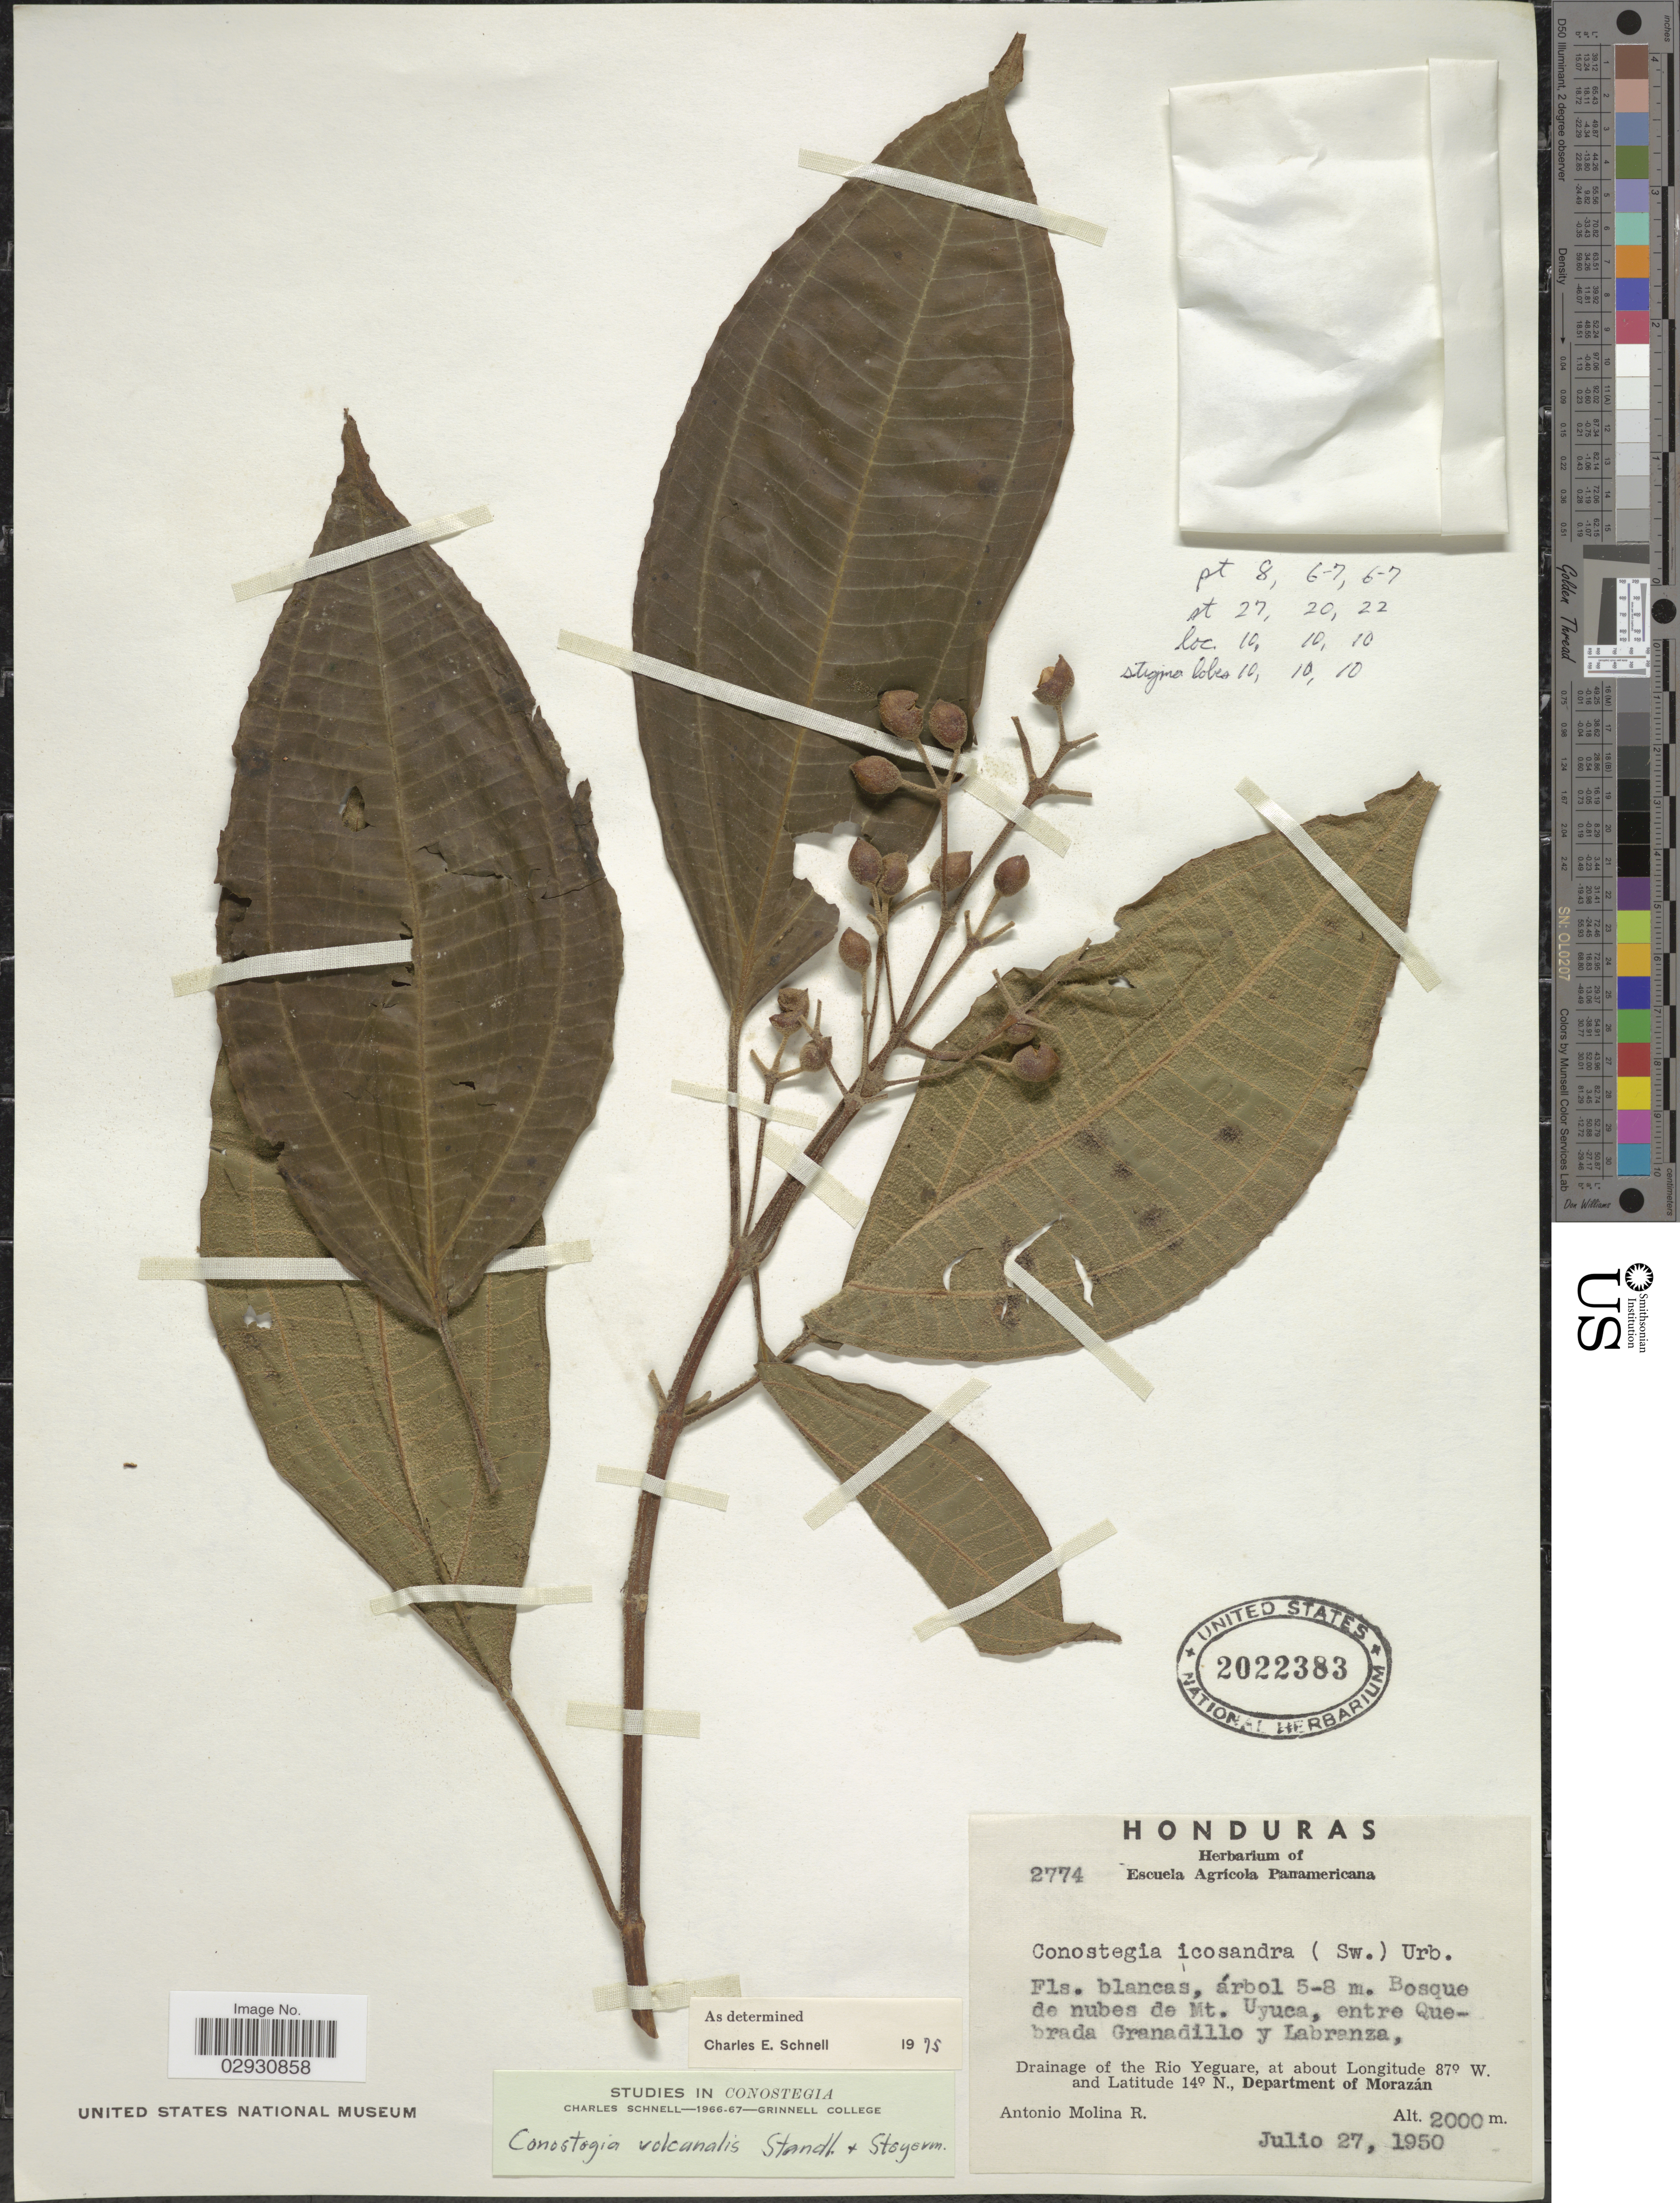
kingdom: Plantae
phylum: Tracheophyta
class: Magnoliopsida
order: Myrtales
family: Melastomataceae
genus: Conostegia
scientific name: Conostegia volcanalis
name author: Standl. & Steyerm.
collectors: A. Molina R.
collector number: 2774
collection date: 1950-07-27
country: Honduras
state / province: Fco. Morazán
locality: Bosque de nubes de Mt. Uyuca, entre Quebrada Granadillo y Labranza. Drainage of the Rio Yeguare, Department of Morazán.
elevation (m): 2000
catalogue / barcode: US 2022383